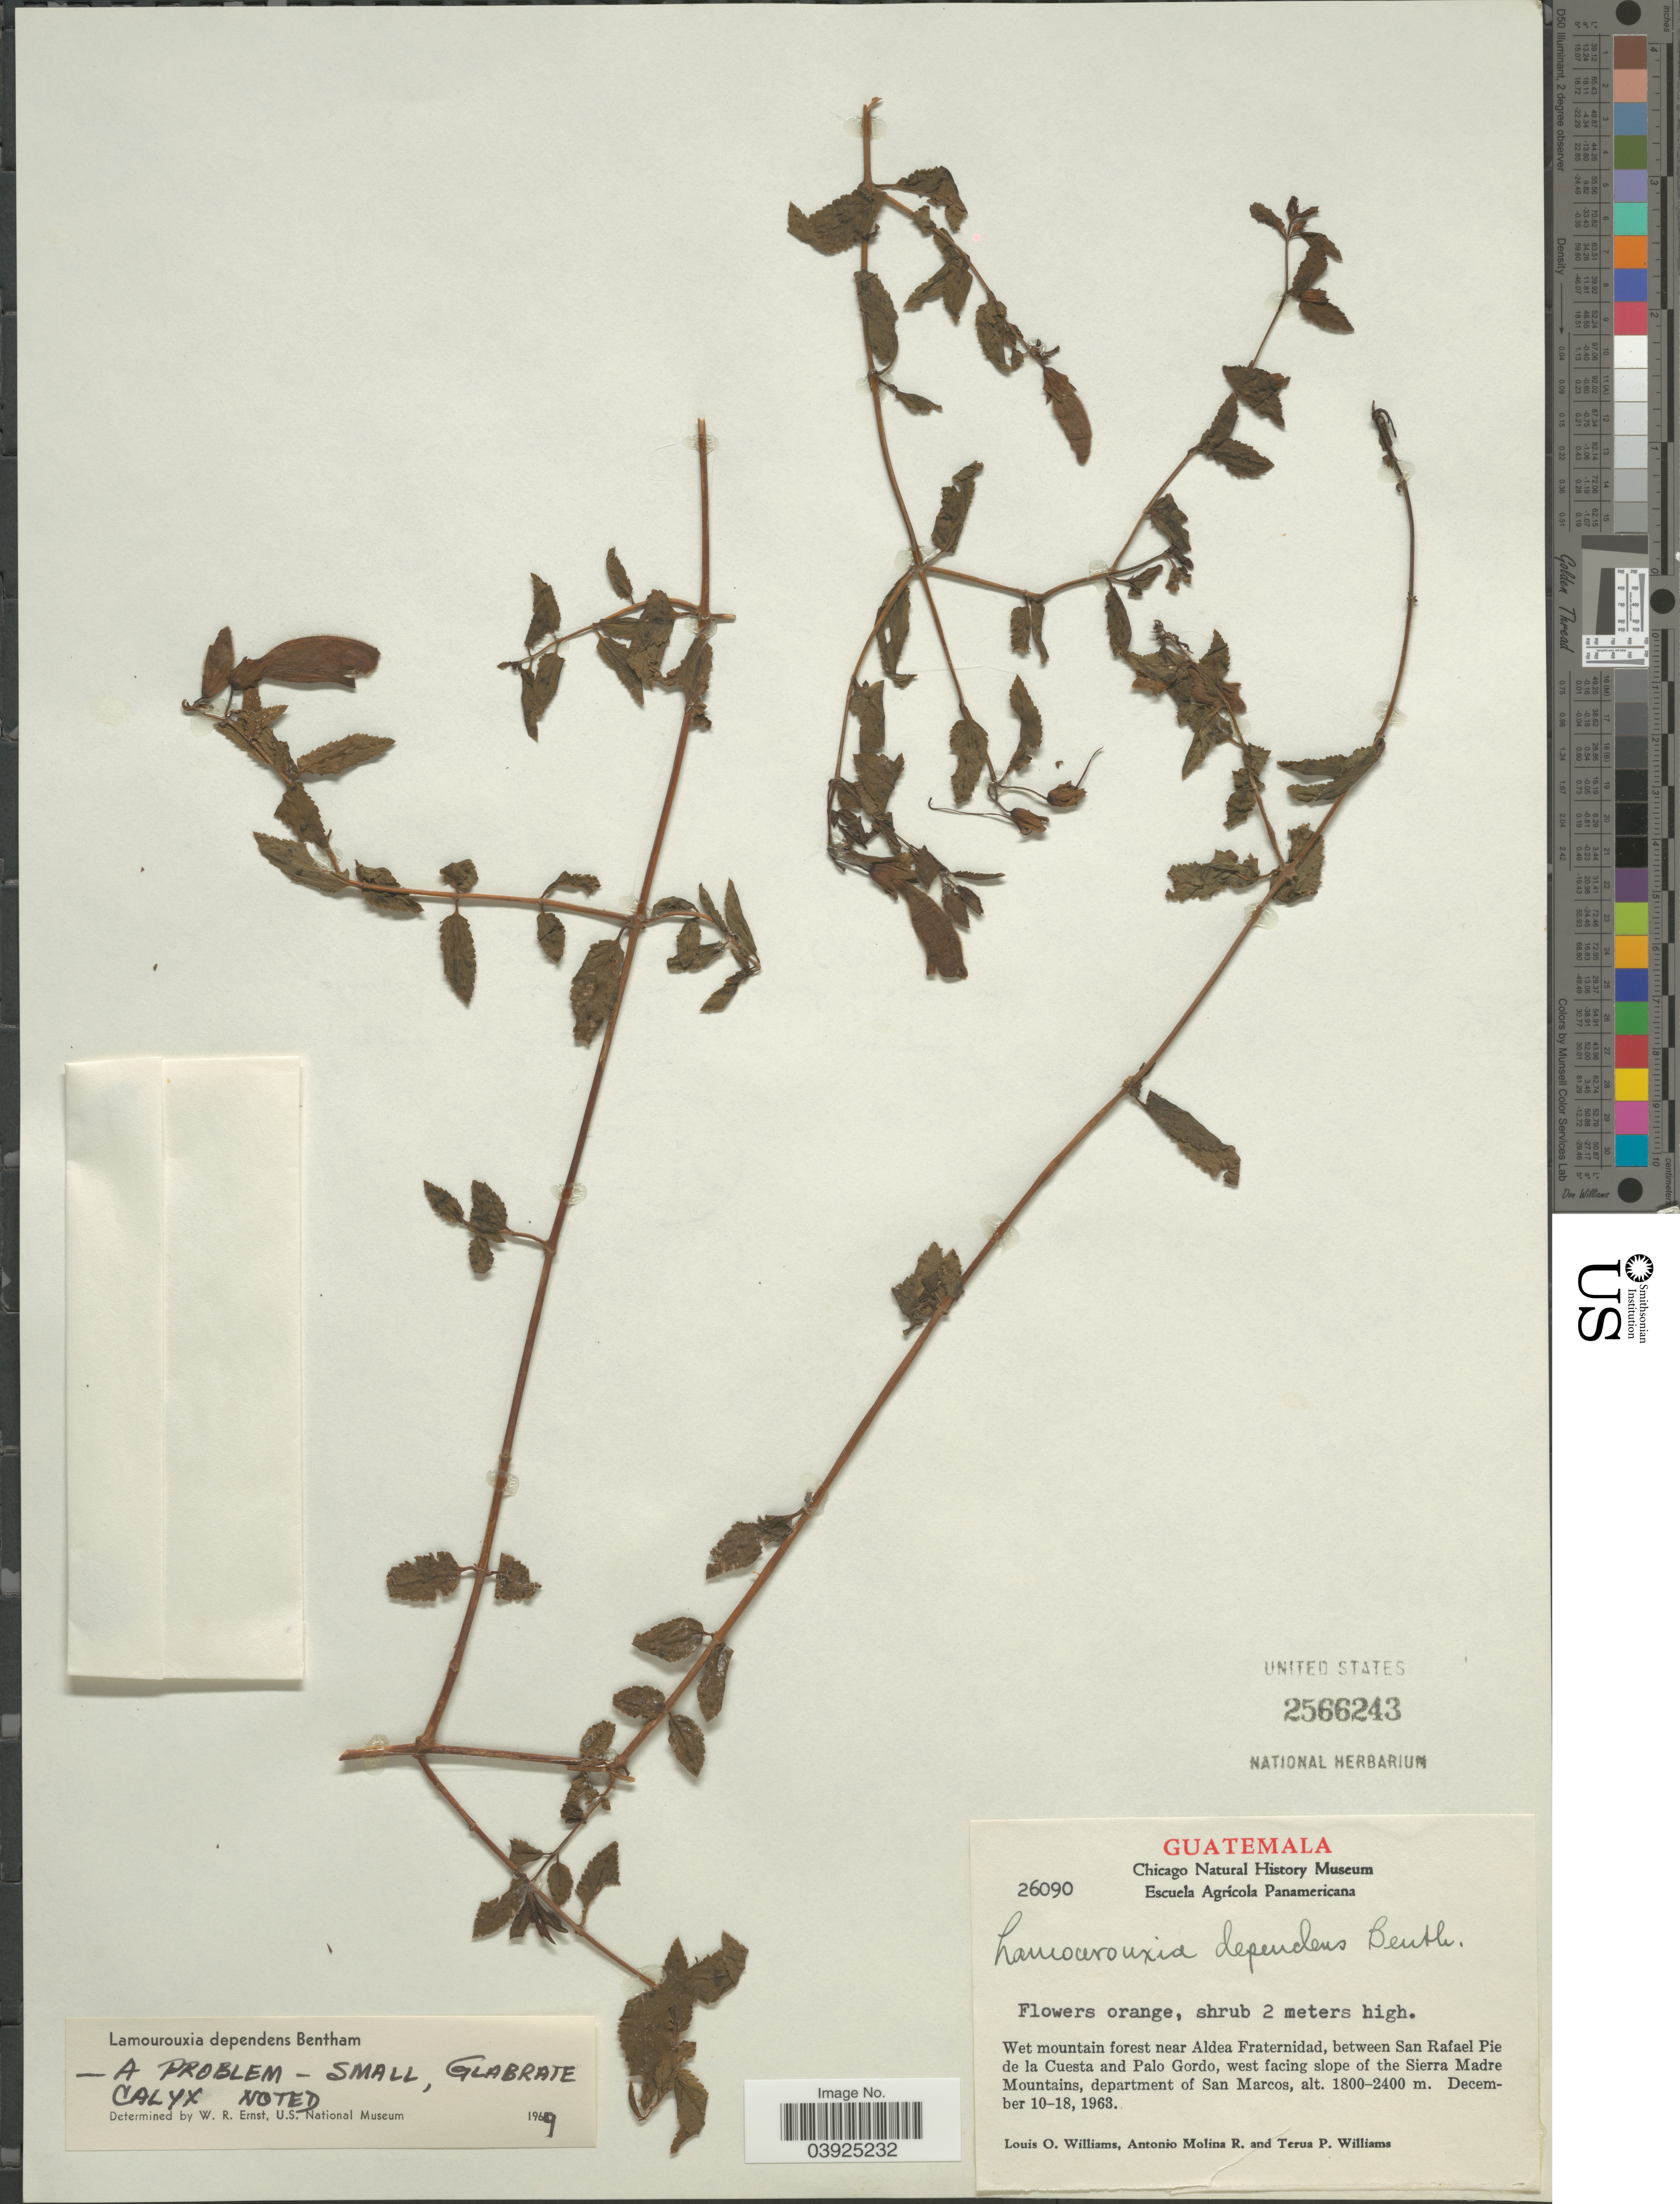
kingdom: Plantae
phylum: Tracheophyta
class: Magnoliopsida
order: Lamiales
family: Orobanchaceae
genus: Lamourouxia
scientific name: Lamourouxia dependens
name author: Benth.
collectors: L. O. Williams, A. Molina R. & T. Williams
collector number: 26090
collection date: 1963-12-10/1963-12-18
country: Guatemala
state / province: San Marcos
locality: Wet mountain forest near Aldea Fraternidad, between San Rafael Pie de la Cuesta and Palo Gordo, west facing slope of the Sierra Madre Mountains, department of San Marcos.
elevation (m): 1800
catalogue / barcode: US 2566243